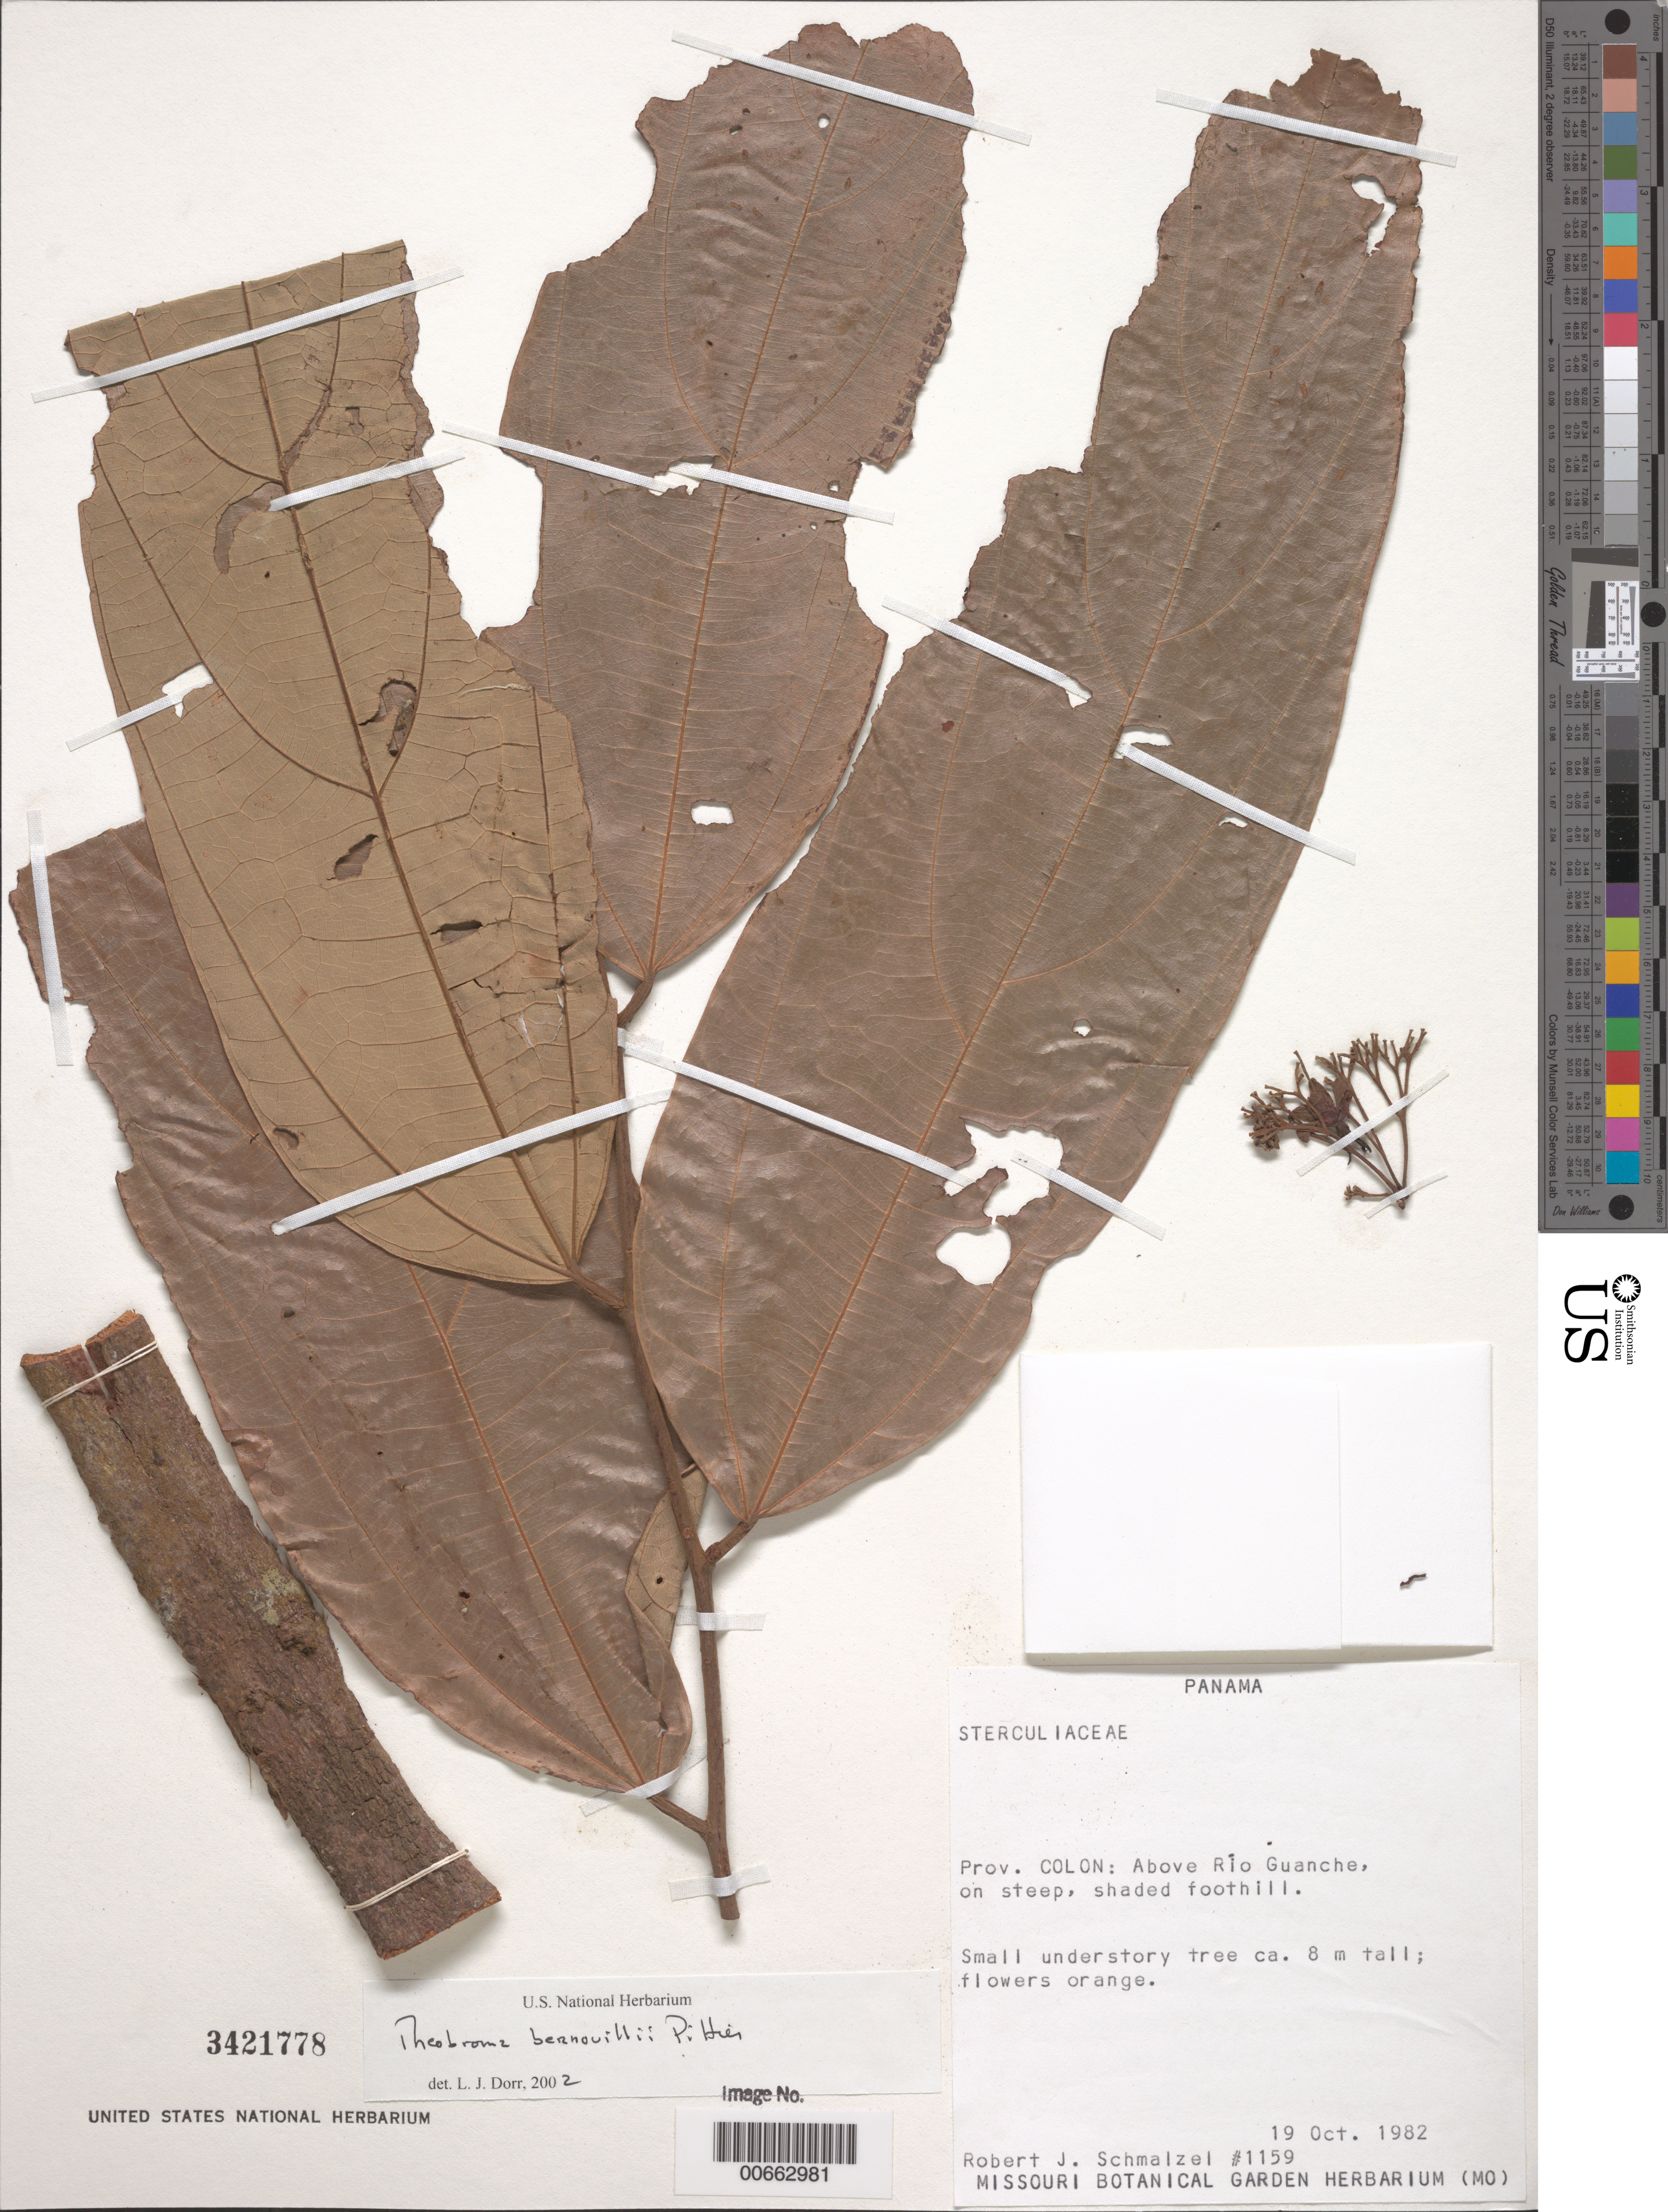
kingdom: Plantae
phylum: Tracheophyta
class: Magnoliopsida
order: Malvales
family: Malvaceae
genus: Theobroma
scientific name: Theobroma glaucum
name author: H. Karst.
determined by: Dorr, L. J., (BOT), Smithsonian Institution - National Museum of Natural History (UNITED STATES)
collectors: R. Schmalzel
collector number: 1159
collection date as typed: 19 Oct 1982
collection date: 1982-10-19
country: Panama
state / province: Colón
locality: Above Río Guanche.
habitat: On steep, shaded foothill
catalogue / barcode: US 3421778